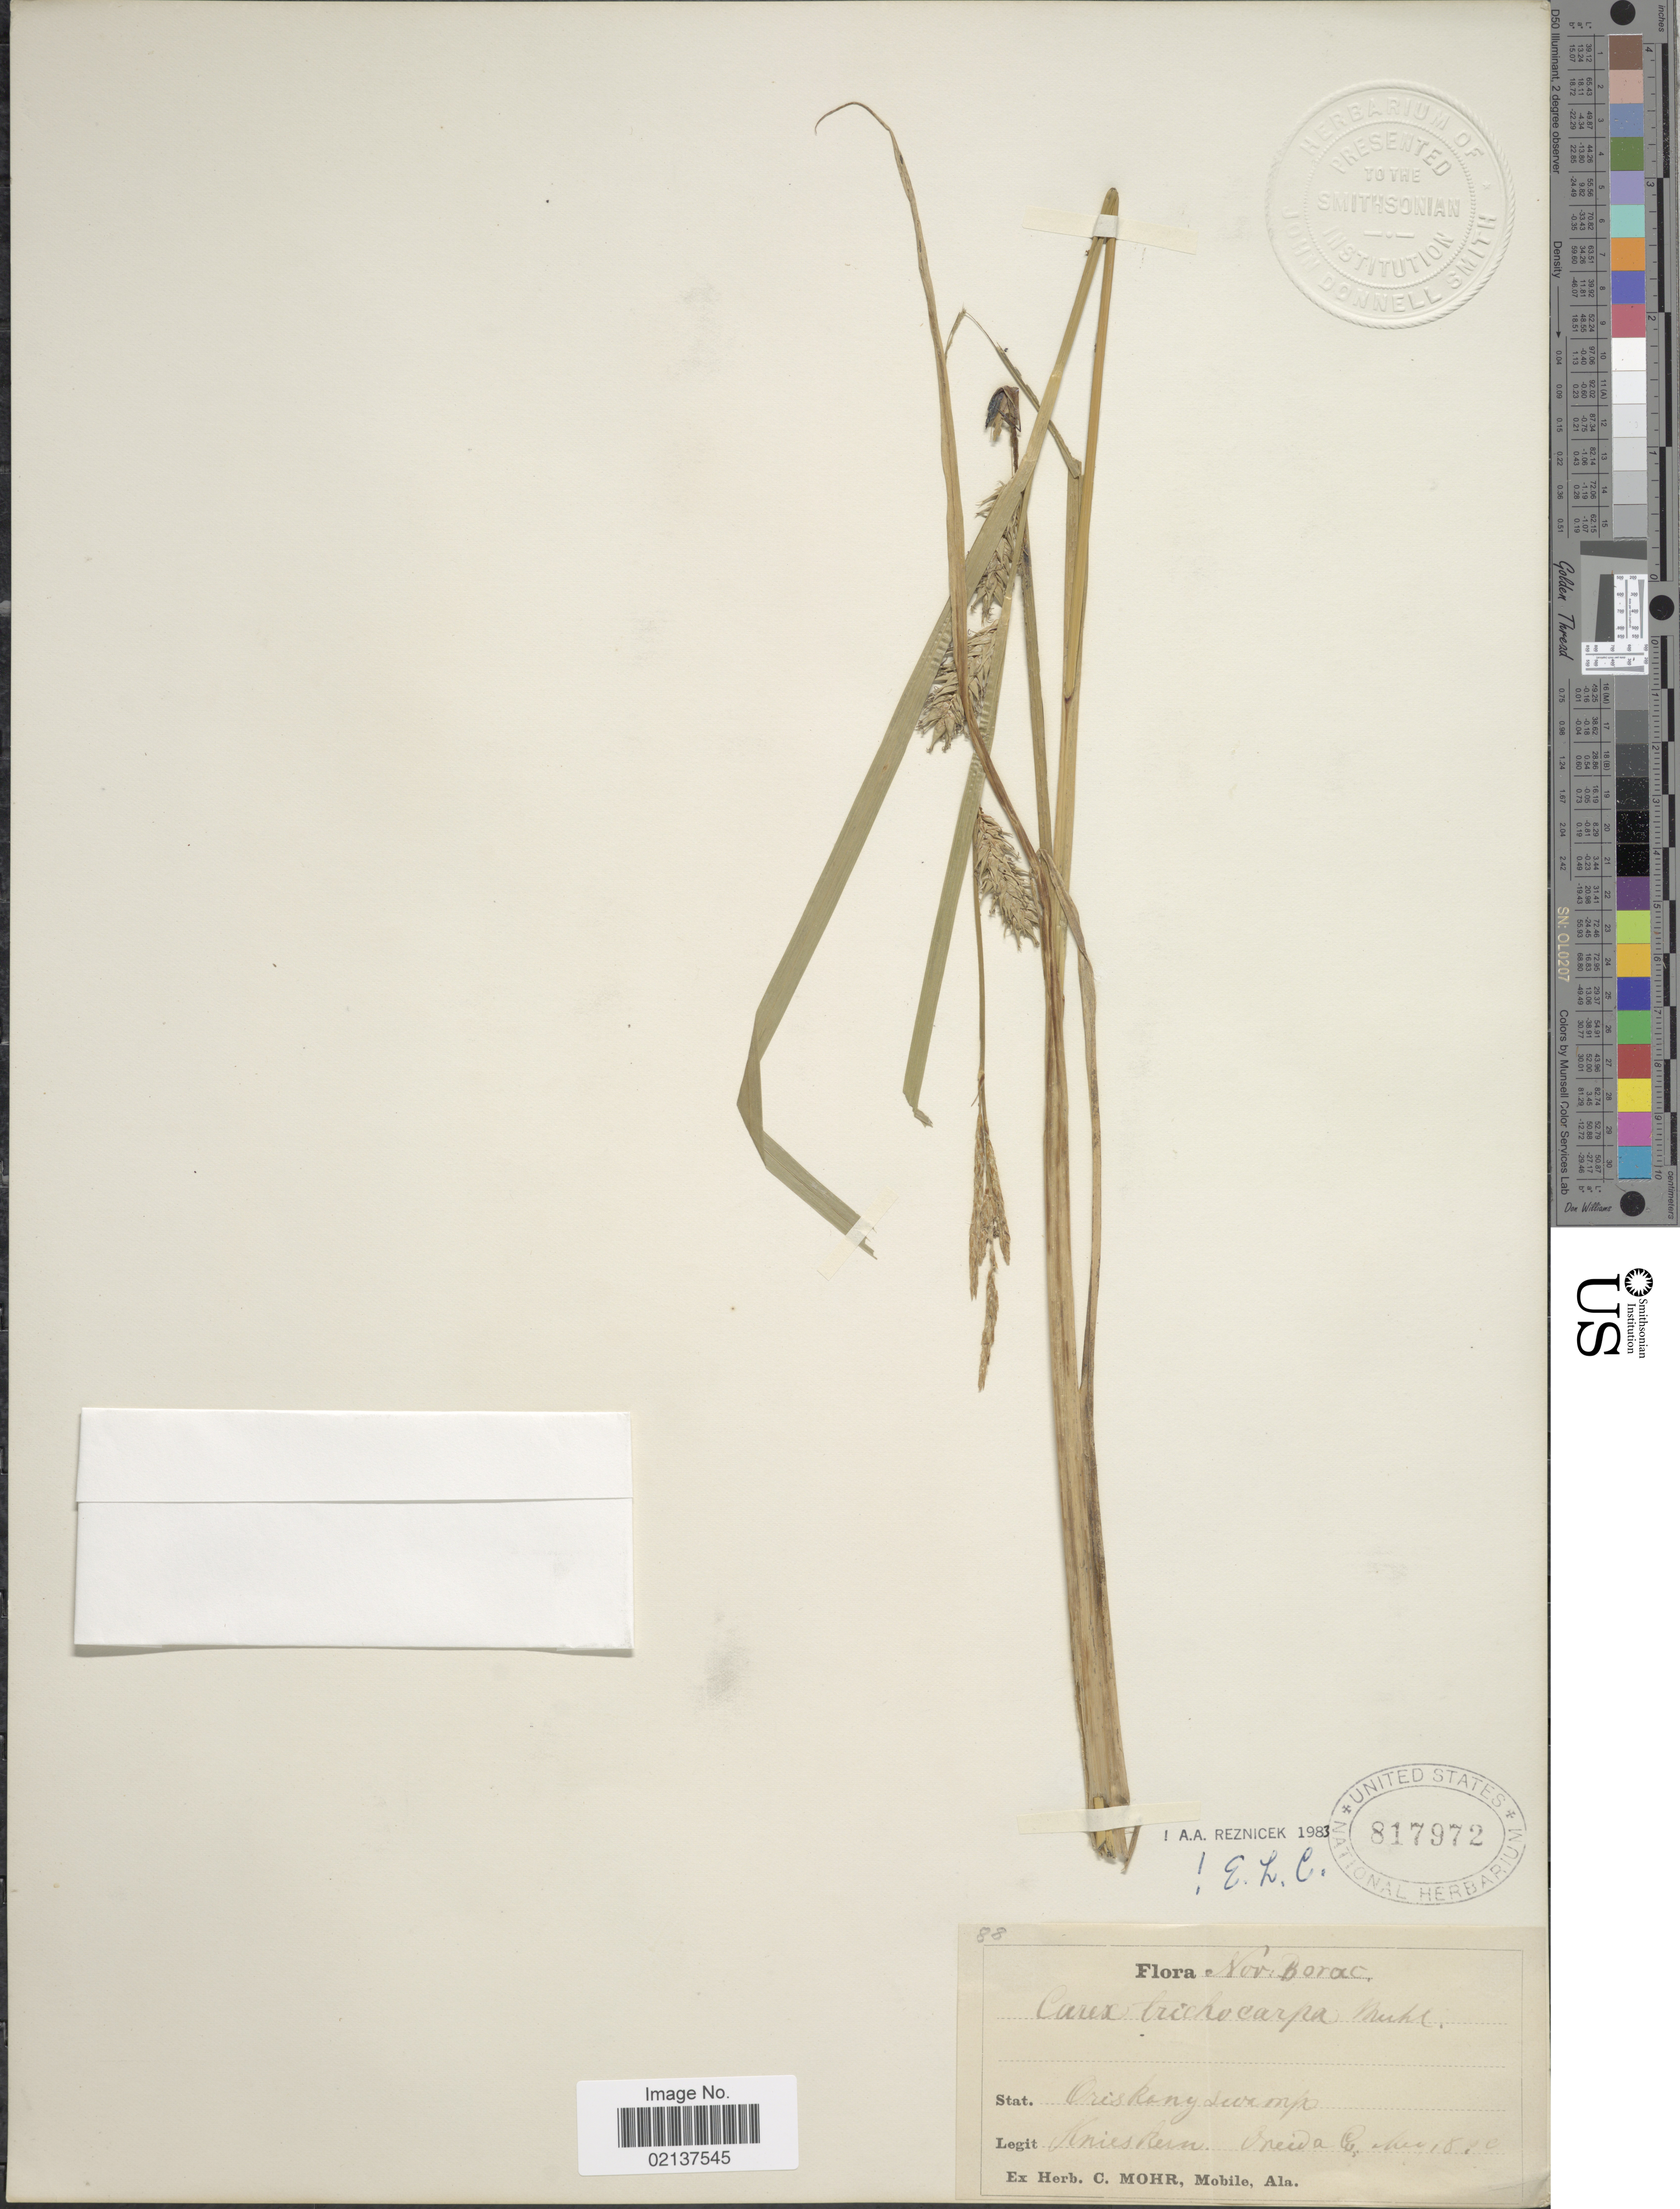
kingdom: Plantae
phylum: Tracheophyta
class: Liliopsida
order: Poales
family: Cyperaceae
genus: Carex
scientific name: Carex trichocarpa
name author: Muhl. ex Willd.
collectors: Knieskern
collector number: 88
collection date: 1840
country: United States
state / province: New York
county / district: Oneida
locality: Oriskang swamp, Oneida Co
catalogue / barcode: US 817972